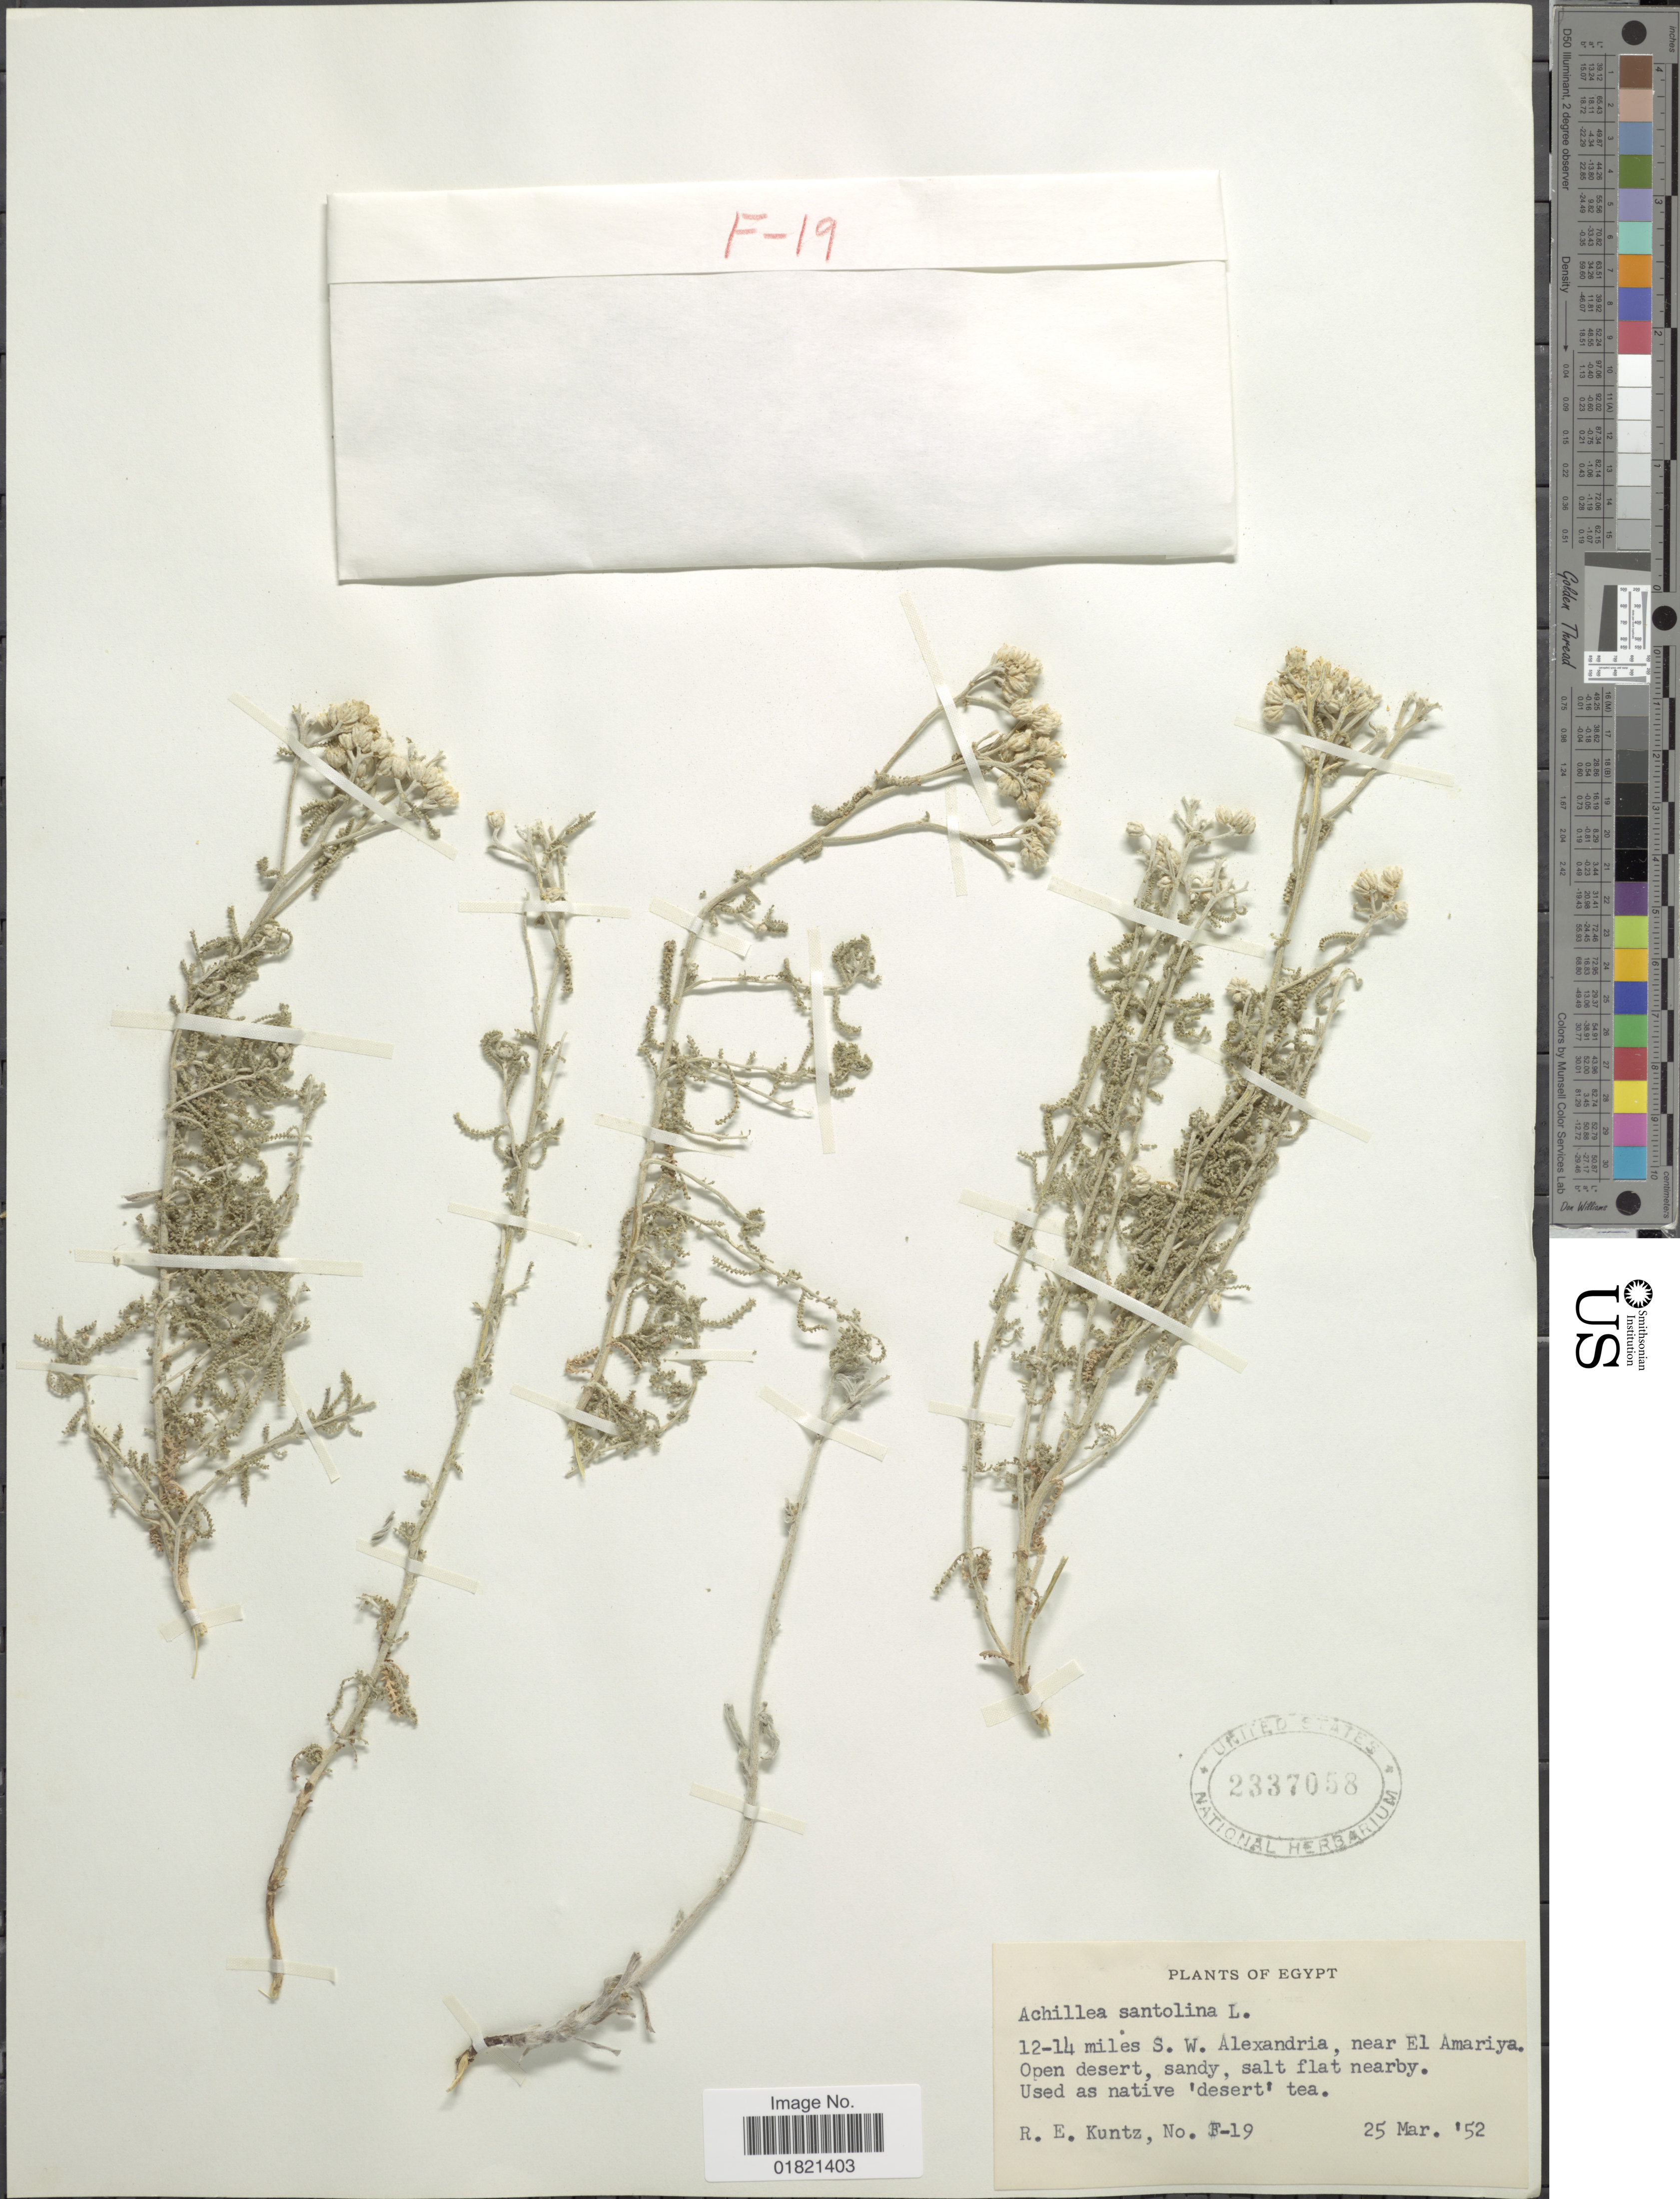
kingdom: Plantae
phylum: Tracheophyta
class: Magnoliopsida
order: Asterales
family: Asteraceae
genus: Achillea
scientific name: Achillea santolina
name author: L.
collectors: R. E. Kuntz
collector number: F-19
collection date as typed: Transcribed d/m/y: 25/3/52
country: Egypt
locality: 12-14 miles S.W. Alexandria, near El Amariya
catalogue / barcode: US 2337058